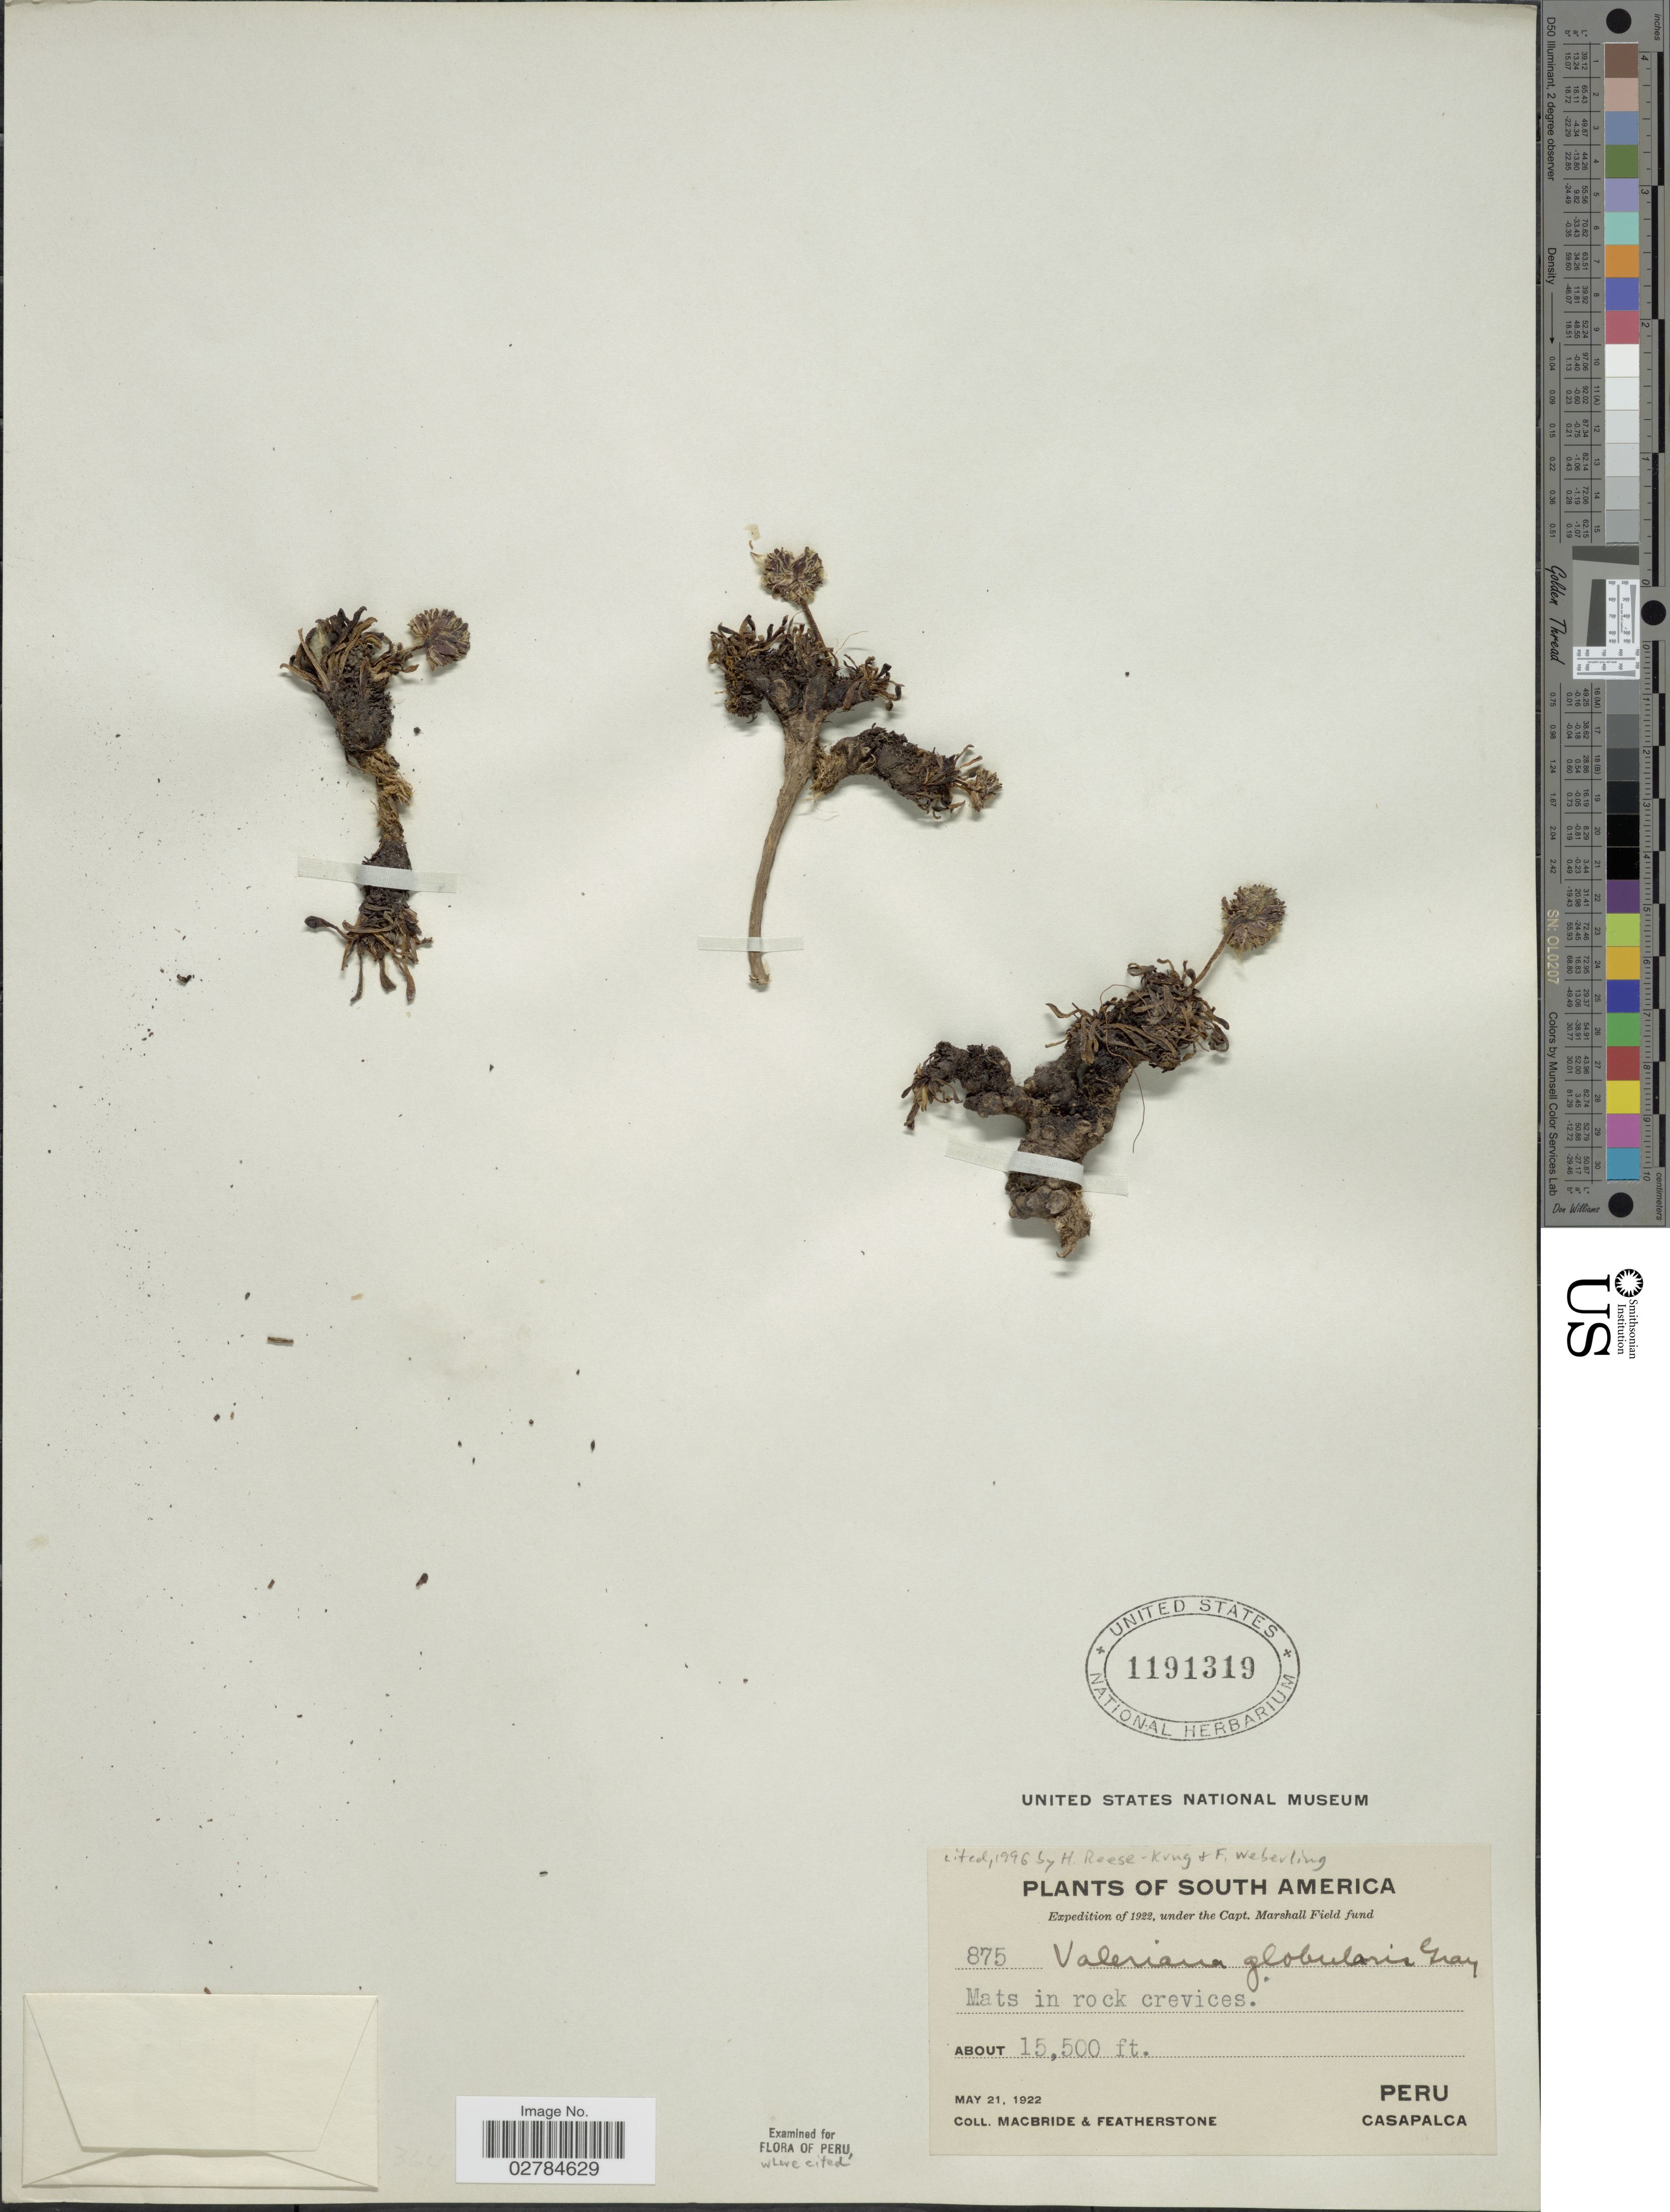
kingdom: Plantae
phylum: Tracheophyta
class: Magnoliopsida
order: Dipsacales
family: Caprifoliaceae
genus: Valeriana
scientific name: Valeriana globularis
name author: A. Gray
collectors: Macbride, -- & -. Featherstone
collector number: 875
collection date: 1922-05-21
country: Peru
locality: Casapalca.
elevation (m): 4724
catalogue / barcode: US 1191319